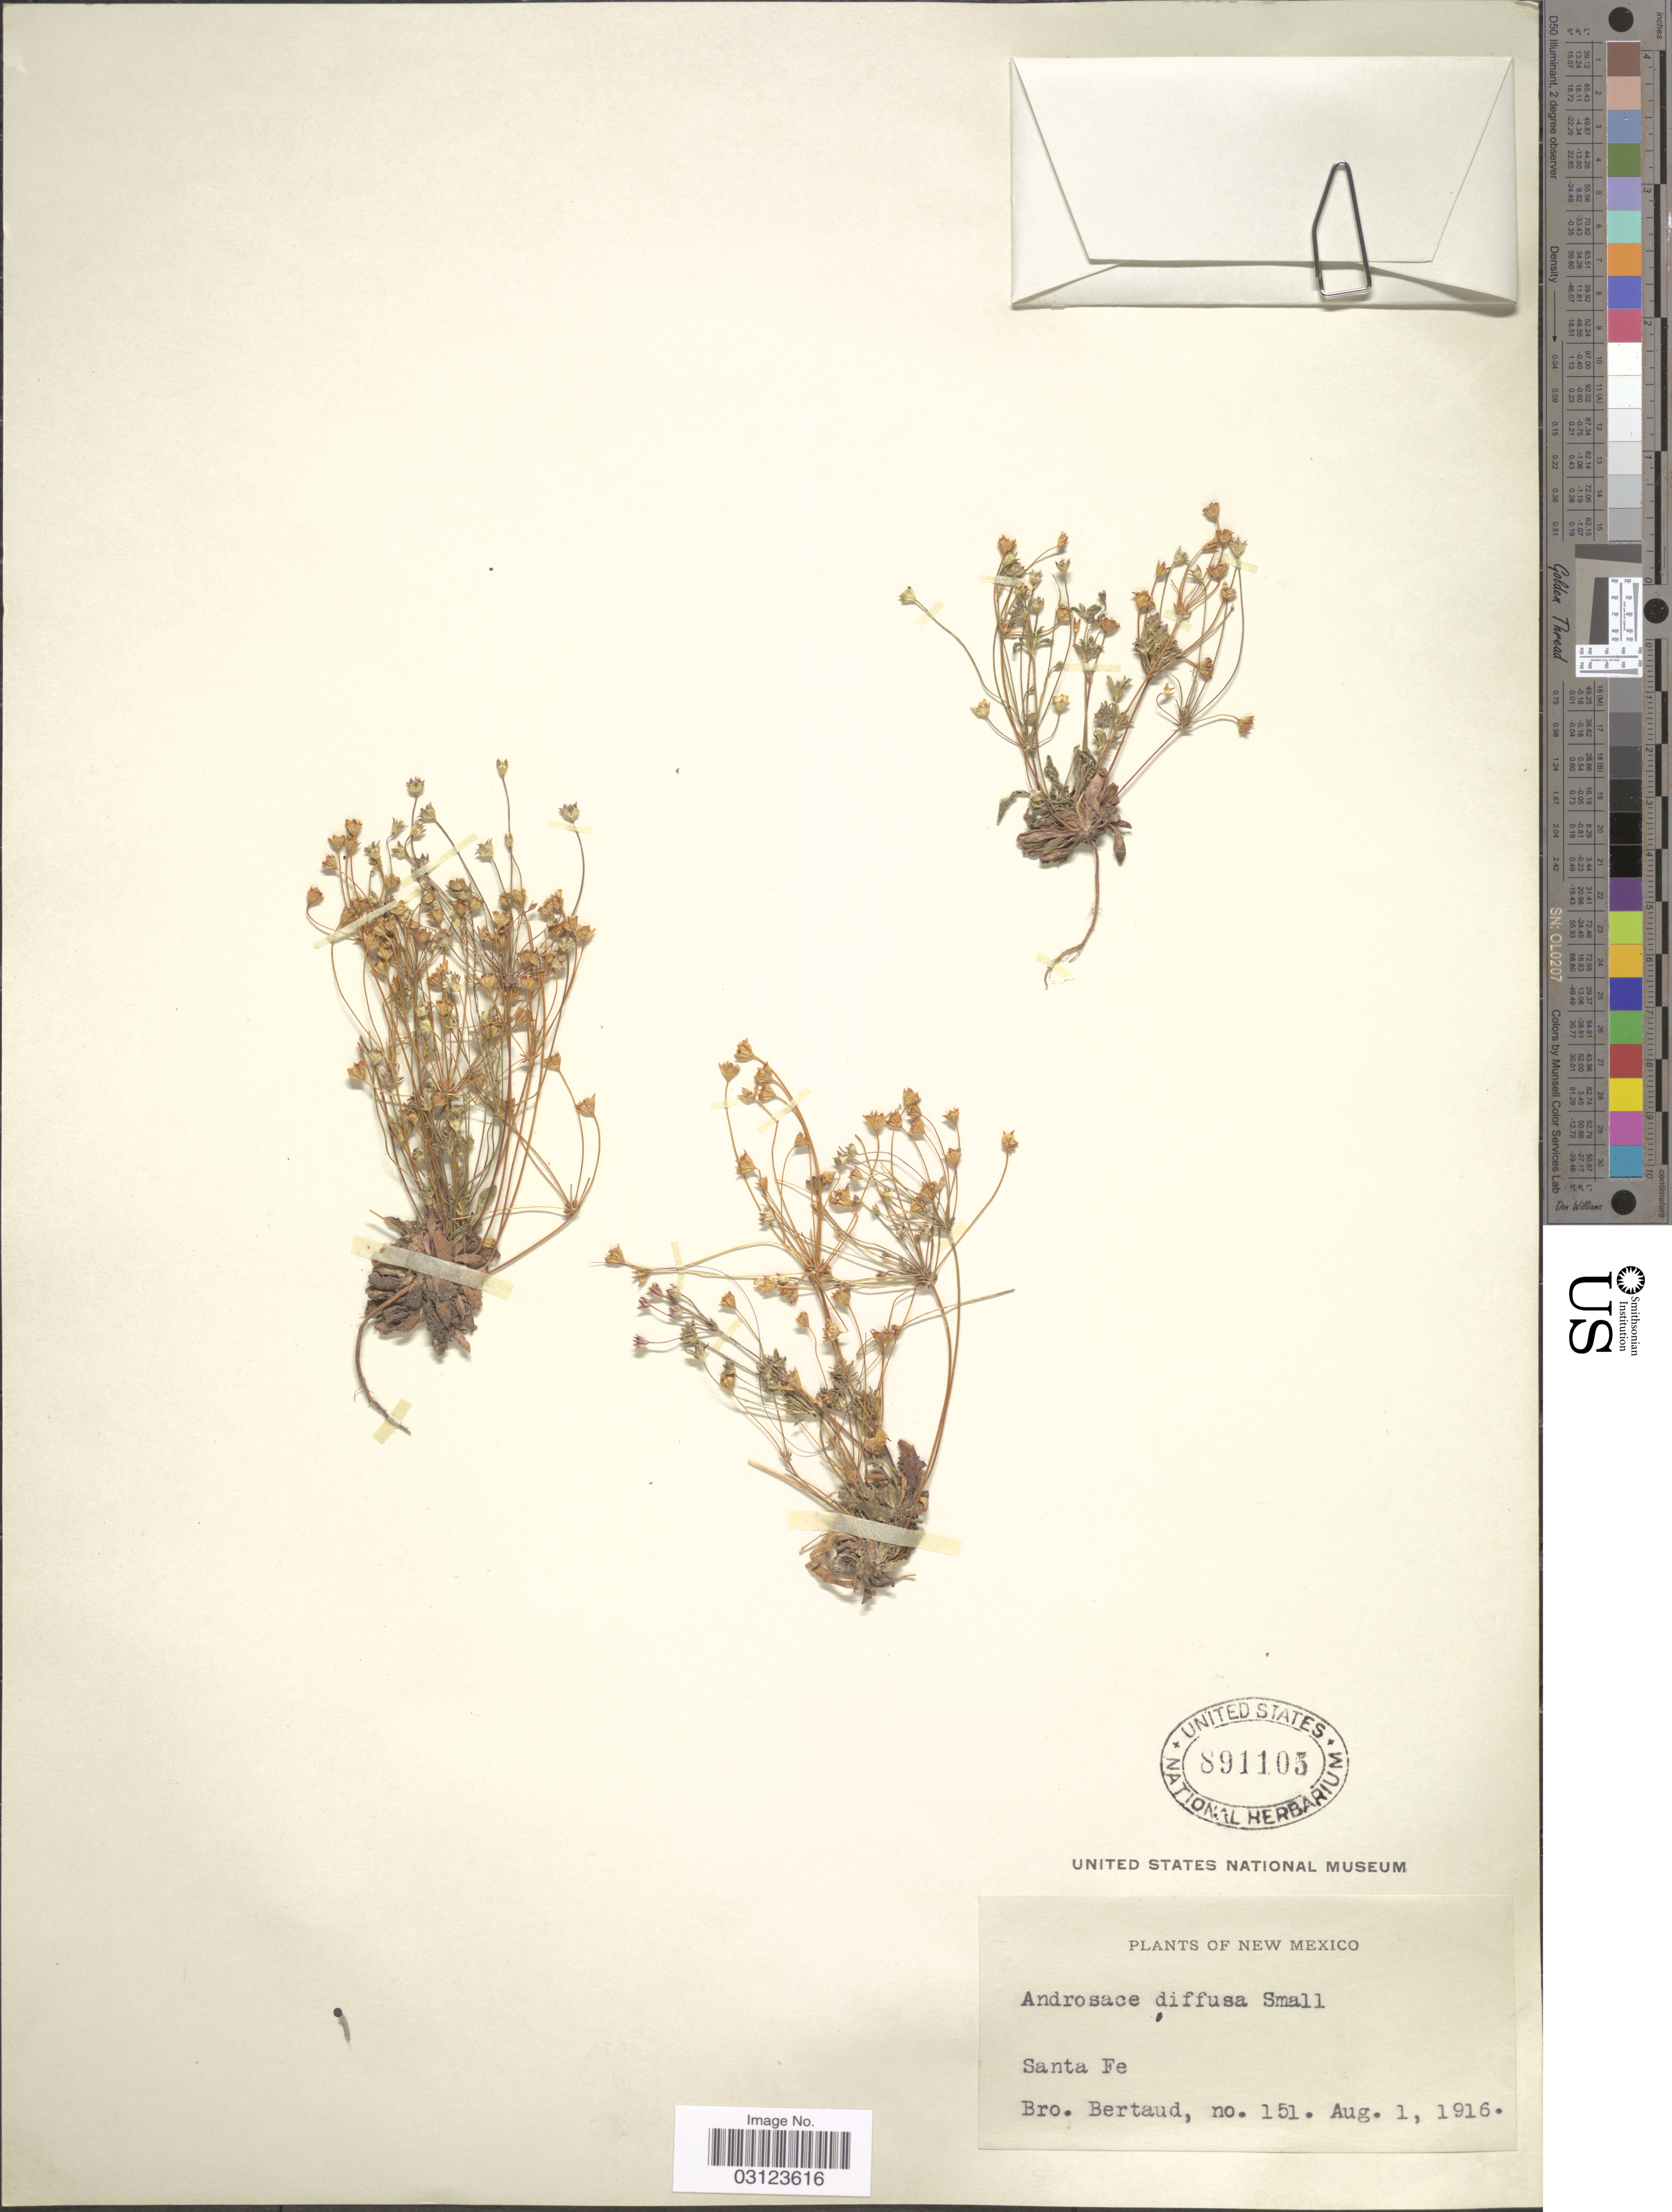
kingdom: Plantae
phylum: Tracheophyta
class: Magnoliopsida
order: Ericales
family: Primulaceae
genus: Androsace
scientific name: Androsace septentrionalis var. puberulenta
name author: (Rydb.) R. Knuth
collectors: Bro. Bertaud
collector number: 151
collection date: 1916-08-01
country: United States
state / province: New Mexico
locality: Santa Fe.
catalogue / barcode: US 891105